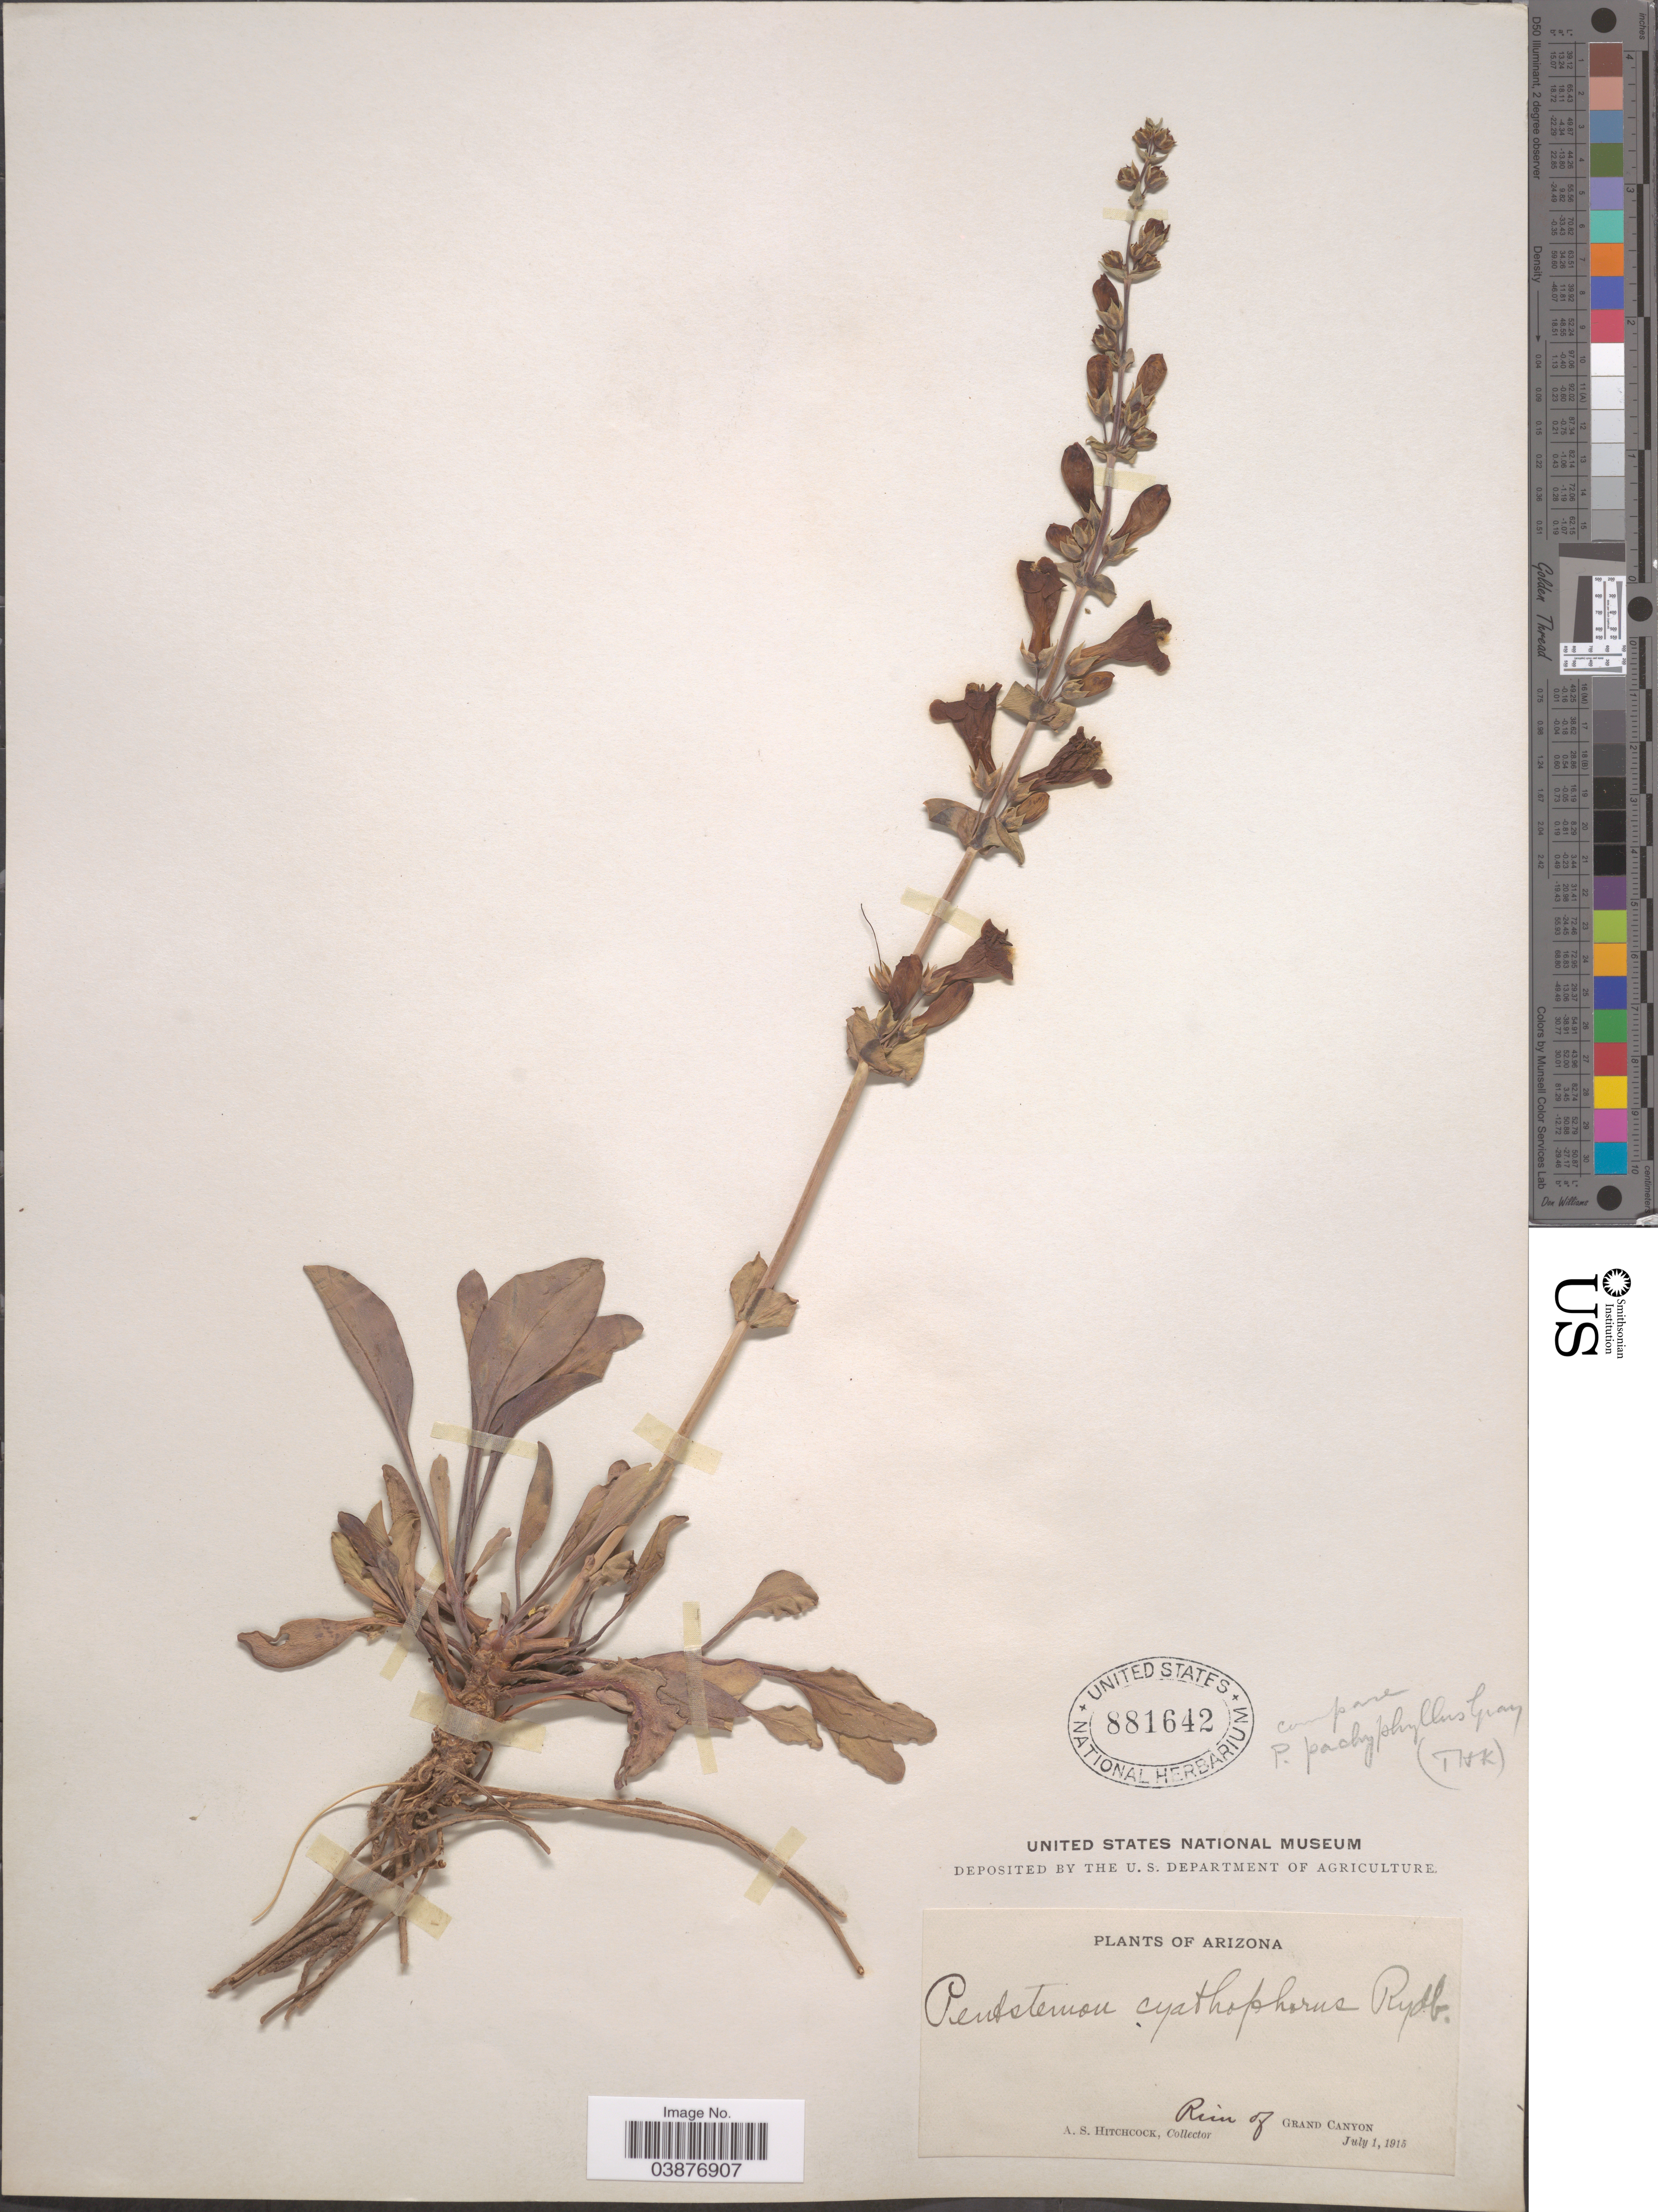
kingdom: Plantae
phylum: Tracheophyta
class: Magnoliopsida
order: Lamiales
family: Plantaginaceae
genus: Penstemon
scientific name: Penstemon pachyphyllus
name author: A. Gray ex Rydb.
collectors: A. S. Hitchcock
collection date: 1915-07-01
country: United States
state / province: Arizona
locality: Rim of Grand Canyon.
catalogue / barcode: US 881642